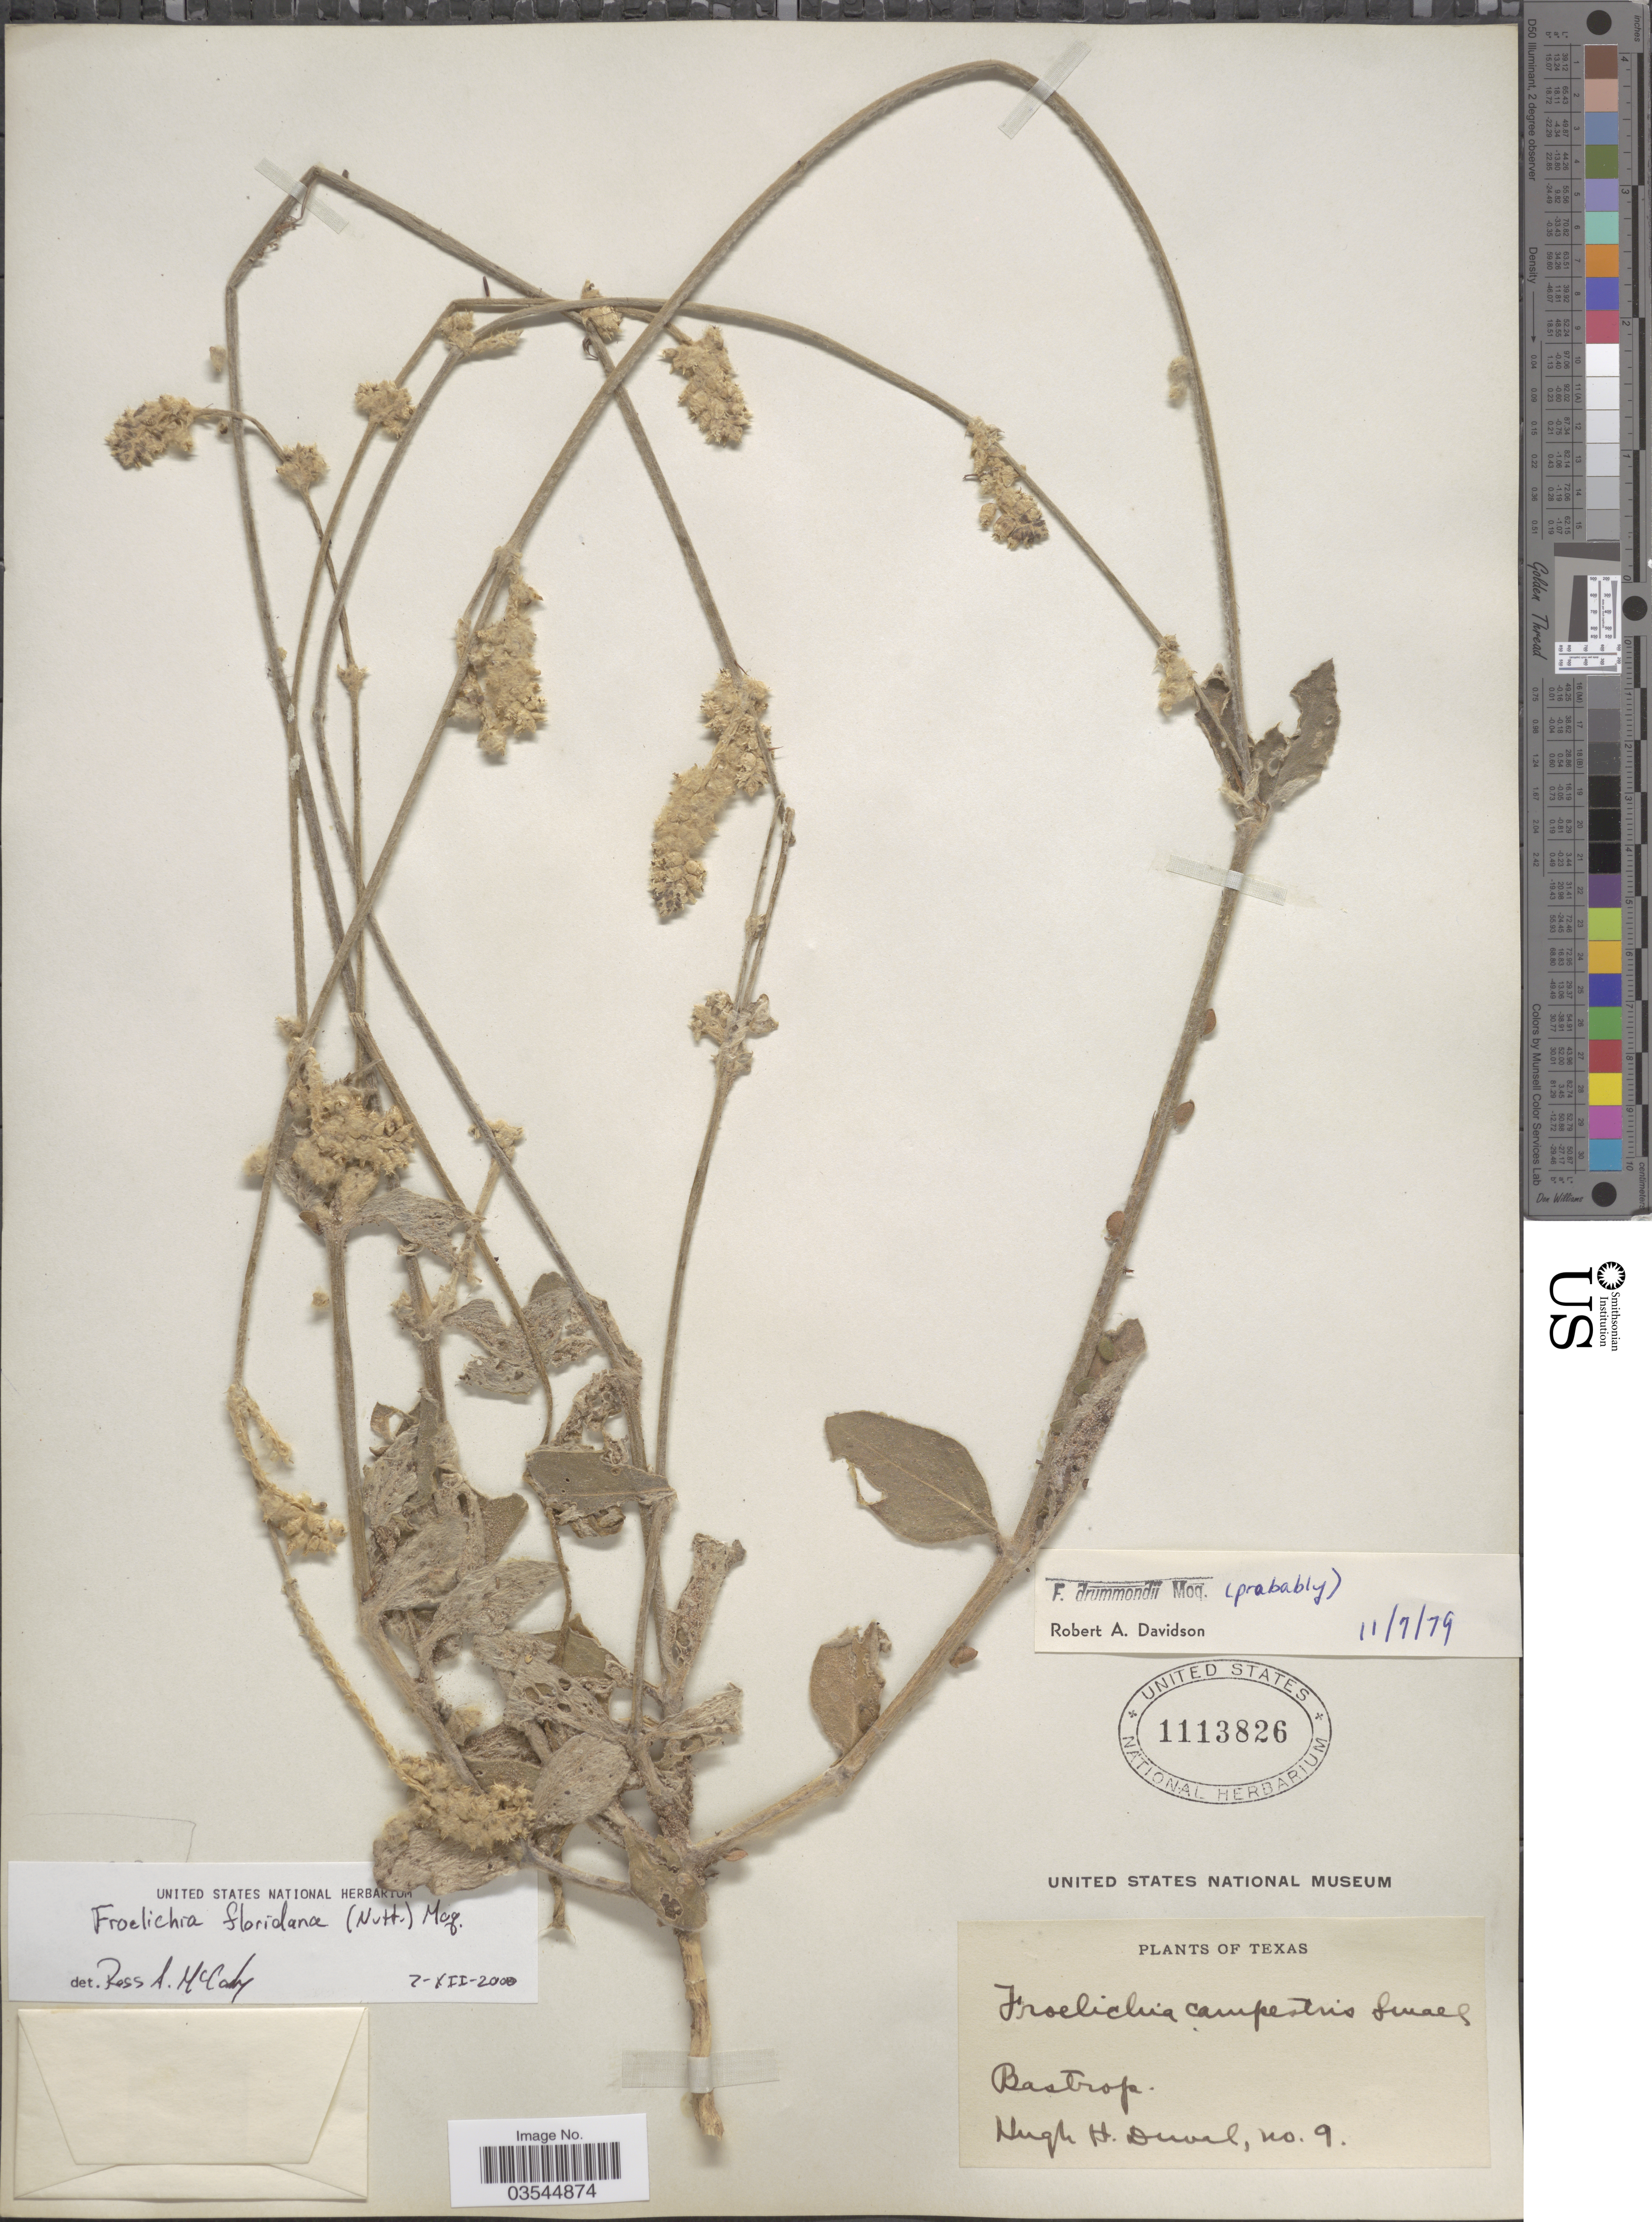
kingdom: Plantae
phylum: Tracheophyta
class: Magnoliopsida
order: Caryophyllales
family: Amaranthaceae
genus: Froelichia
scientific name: Froelichia floridana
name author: (Nutt.) Moq.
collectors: H. Duval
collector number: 9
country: United States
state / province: Texas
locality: Bastrop.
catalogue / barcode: US 1113826